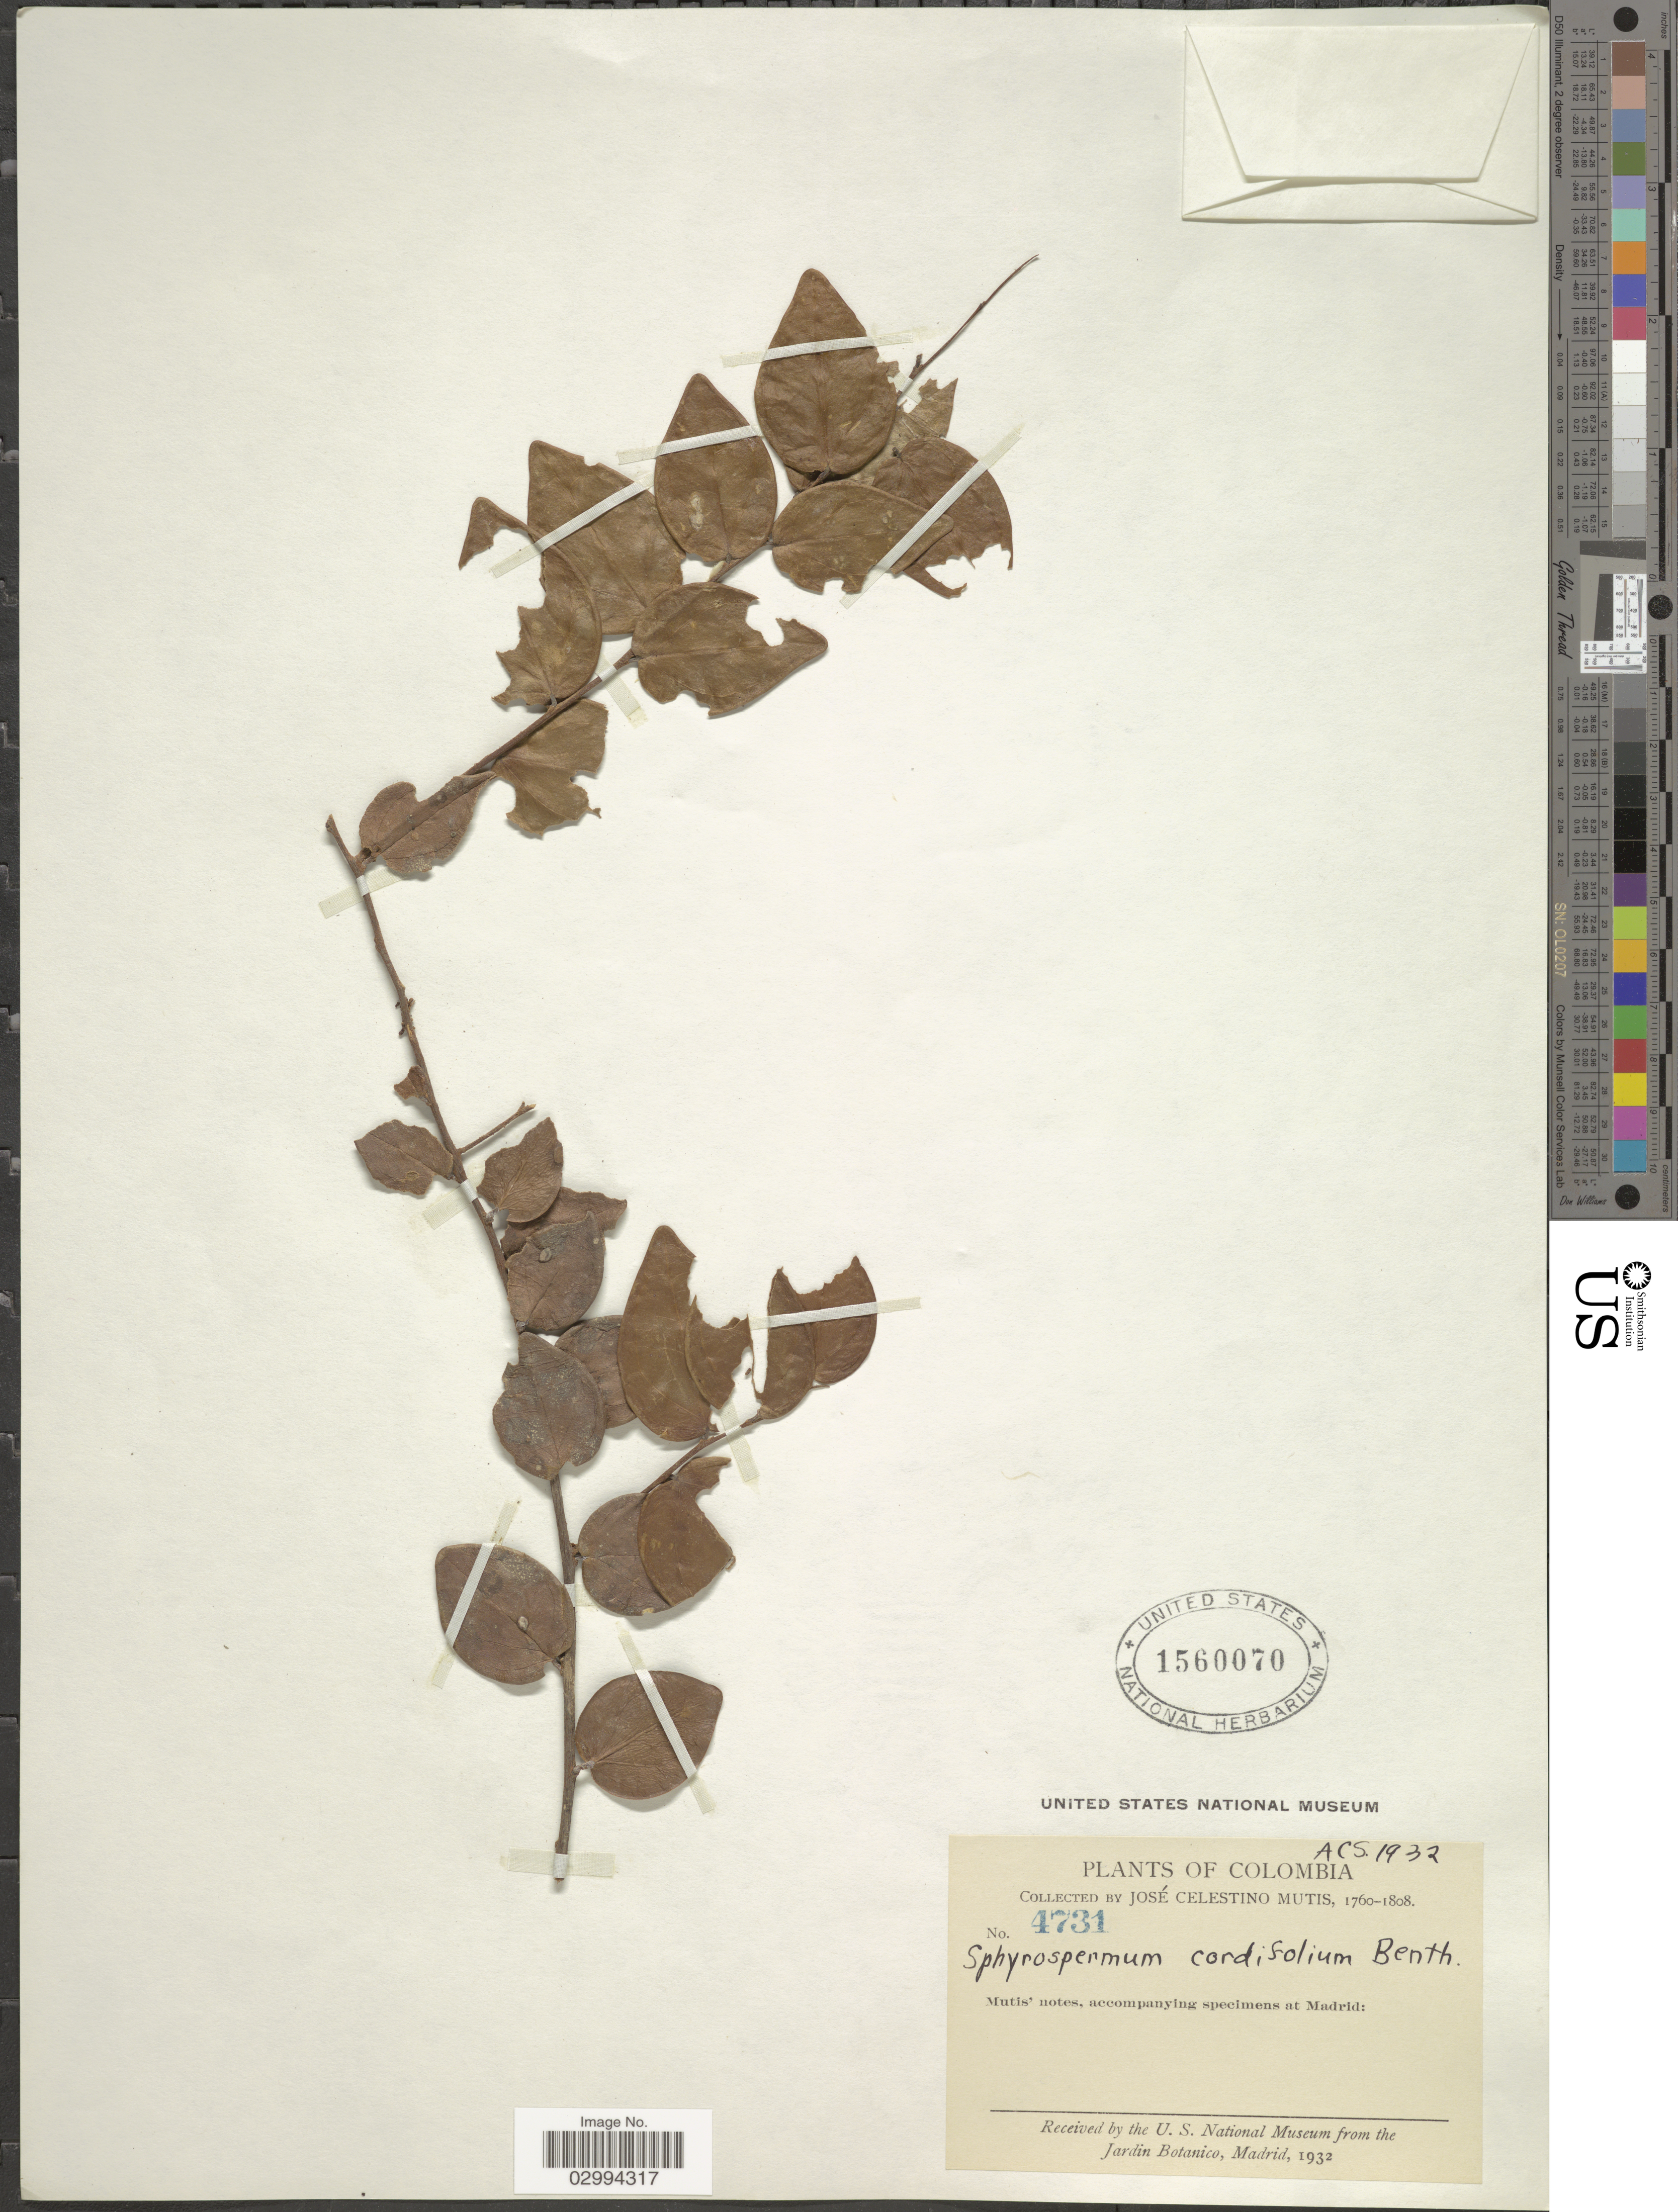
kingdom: Plantae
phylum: Tracheophyta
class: Magnoliopsida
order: Ericales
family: Ericaceae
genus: Sphyrospermum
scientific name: Sphyrospermum cordifolium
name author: Benth.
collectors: J. C. B. Mutis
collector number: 4731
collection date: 1760/1808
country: Colombia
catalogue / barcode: US 1560070